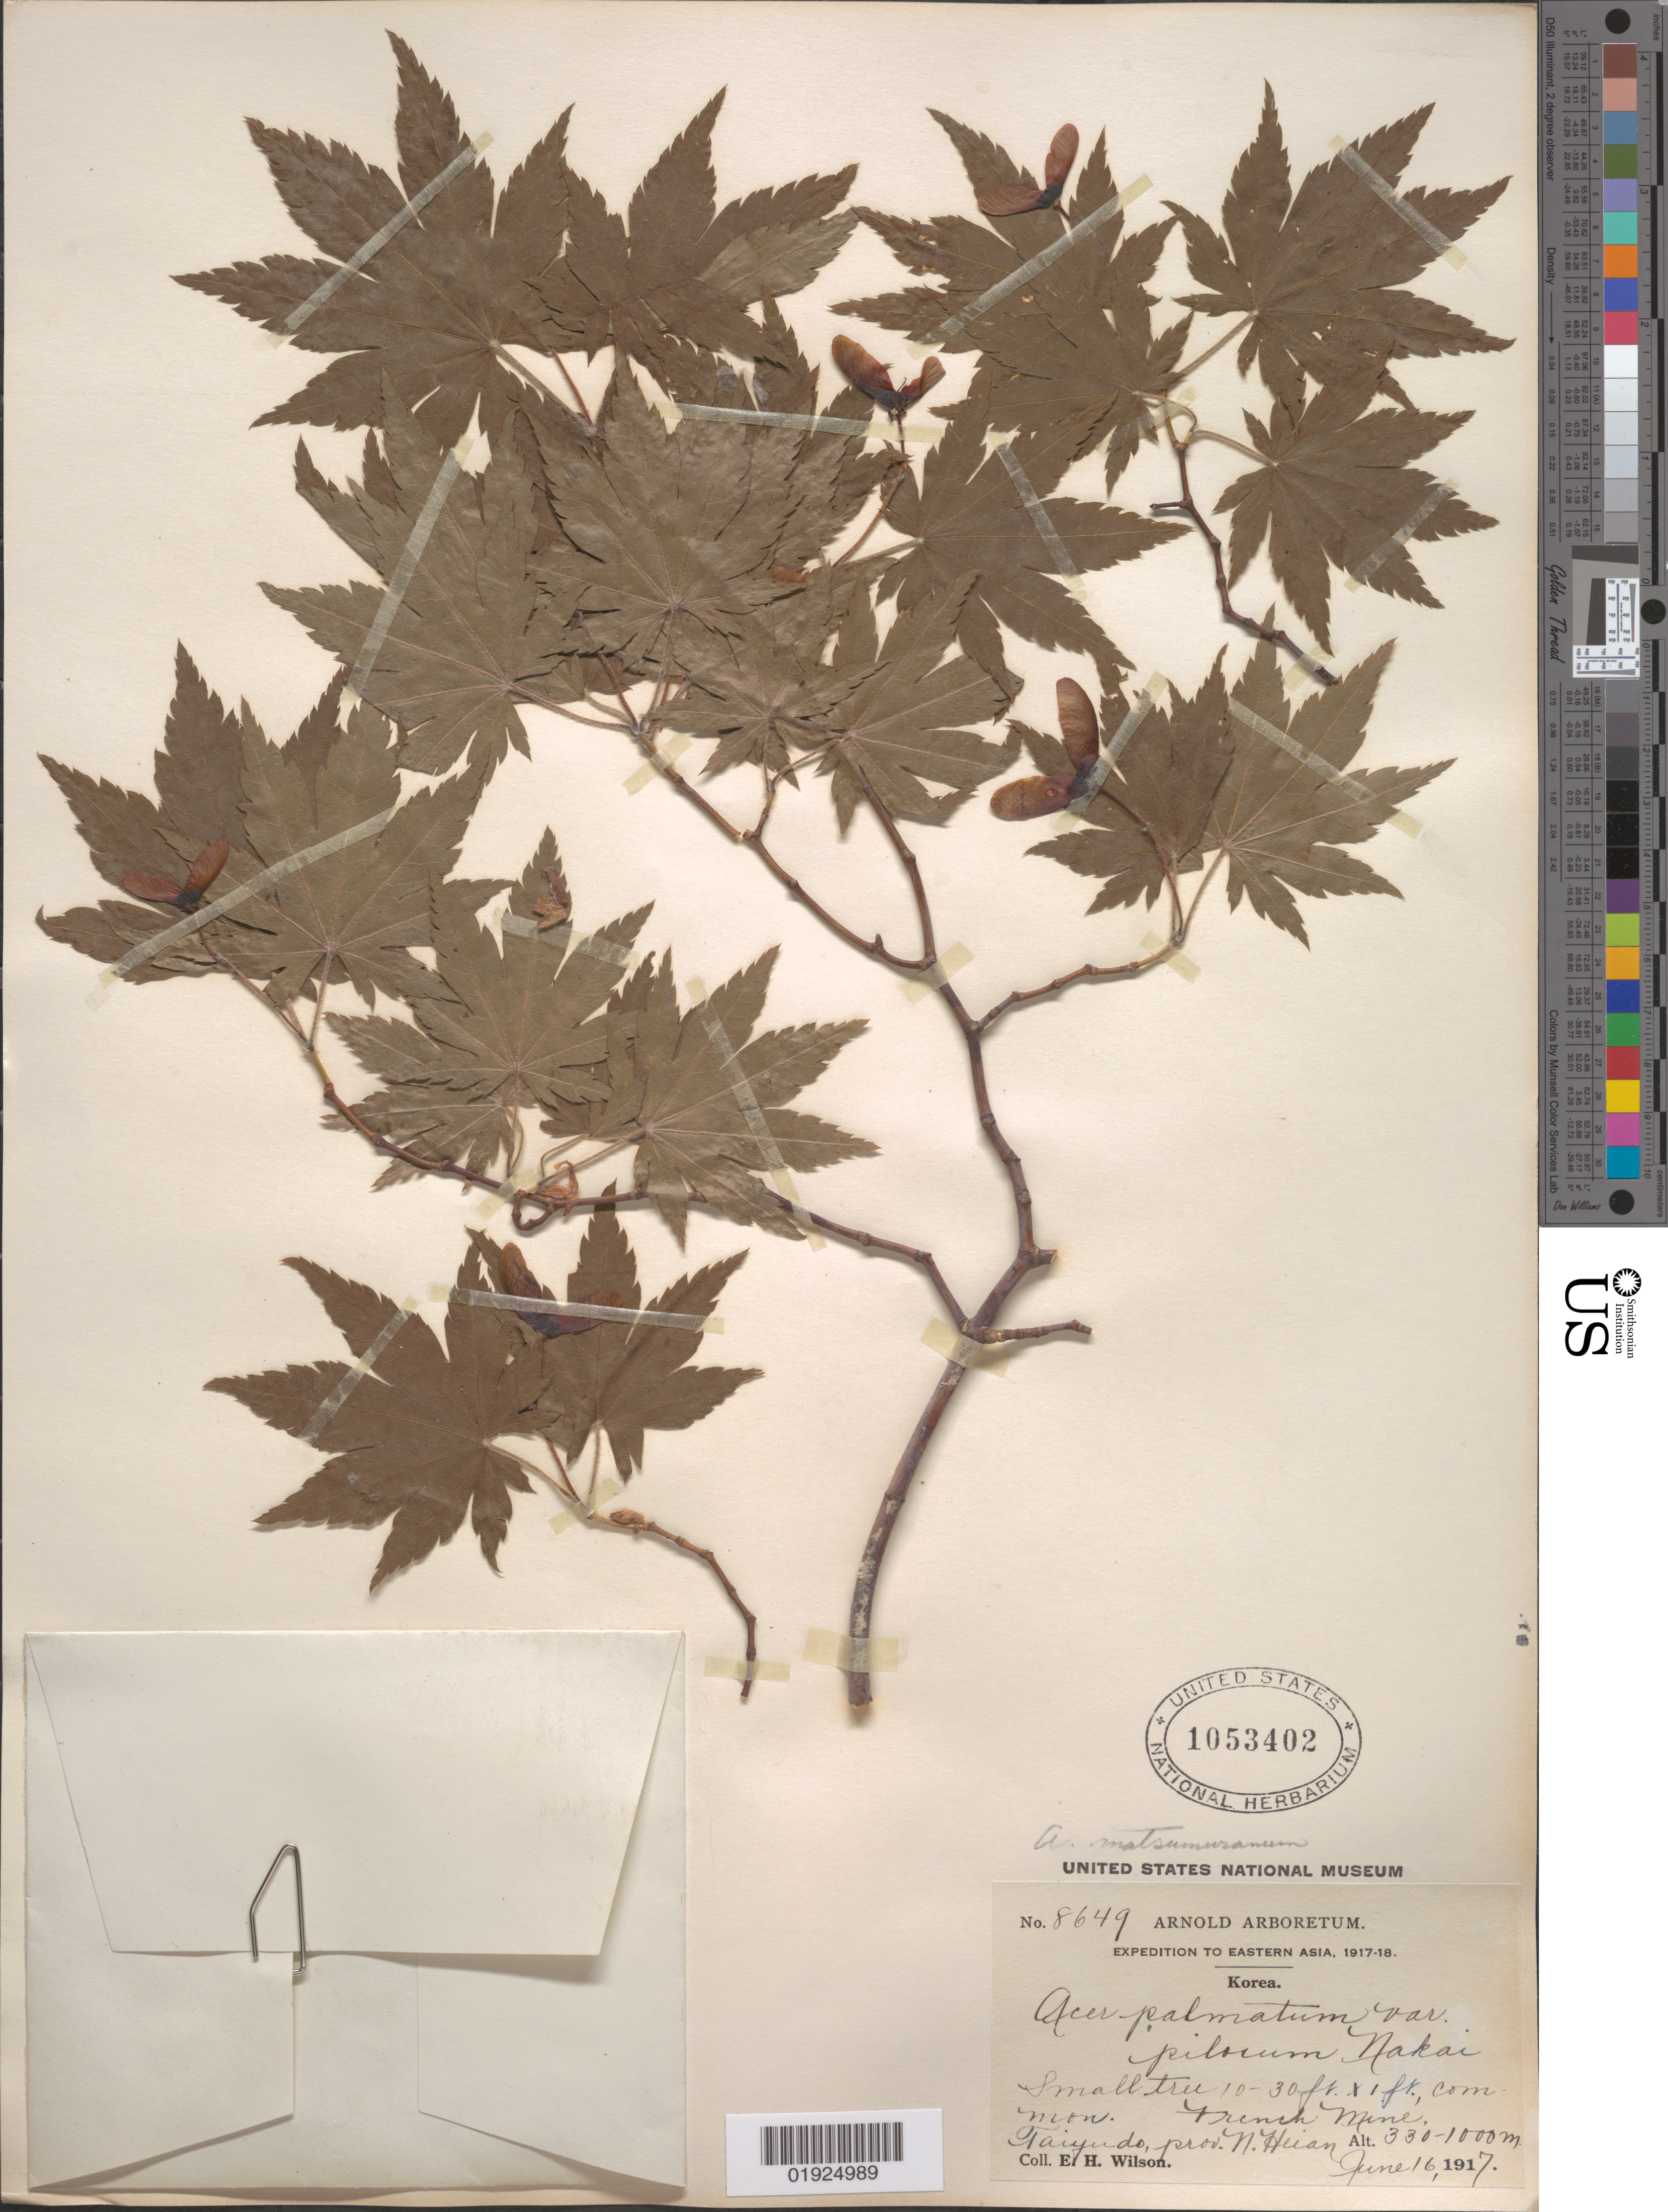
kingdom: Plantae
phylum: Tracheophyta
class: Magnoliopsida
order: Sapindales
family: Sapindaceae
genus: Acer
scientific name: Acer palmatum subsp. matsumurae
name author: Koidz.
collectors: E. H. Wilson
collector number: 8649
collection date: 1917-06-16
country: North Korea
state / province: P'yongyang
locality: French Mine, Taijudo, prov. N. Heian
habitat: Common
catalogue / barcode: US 1053402